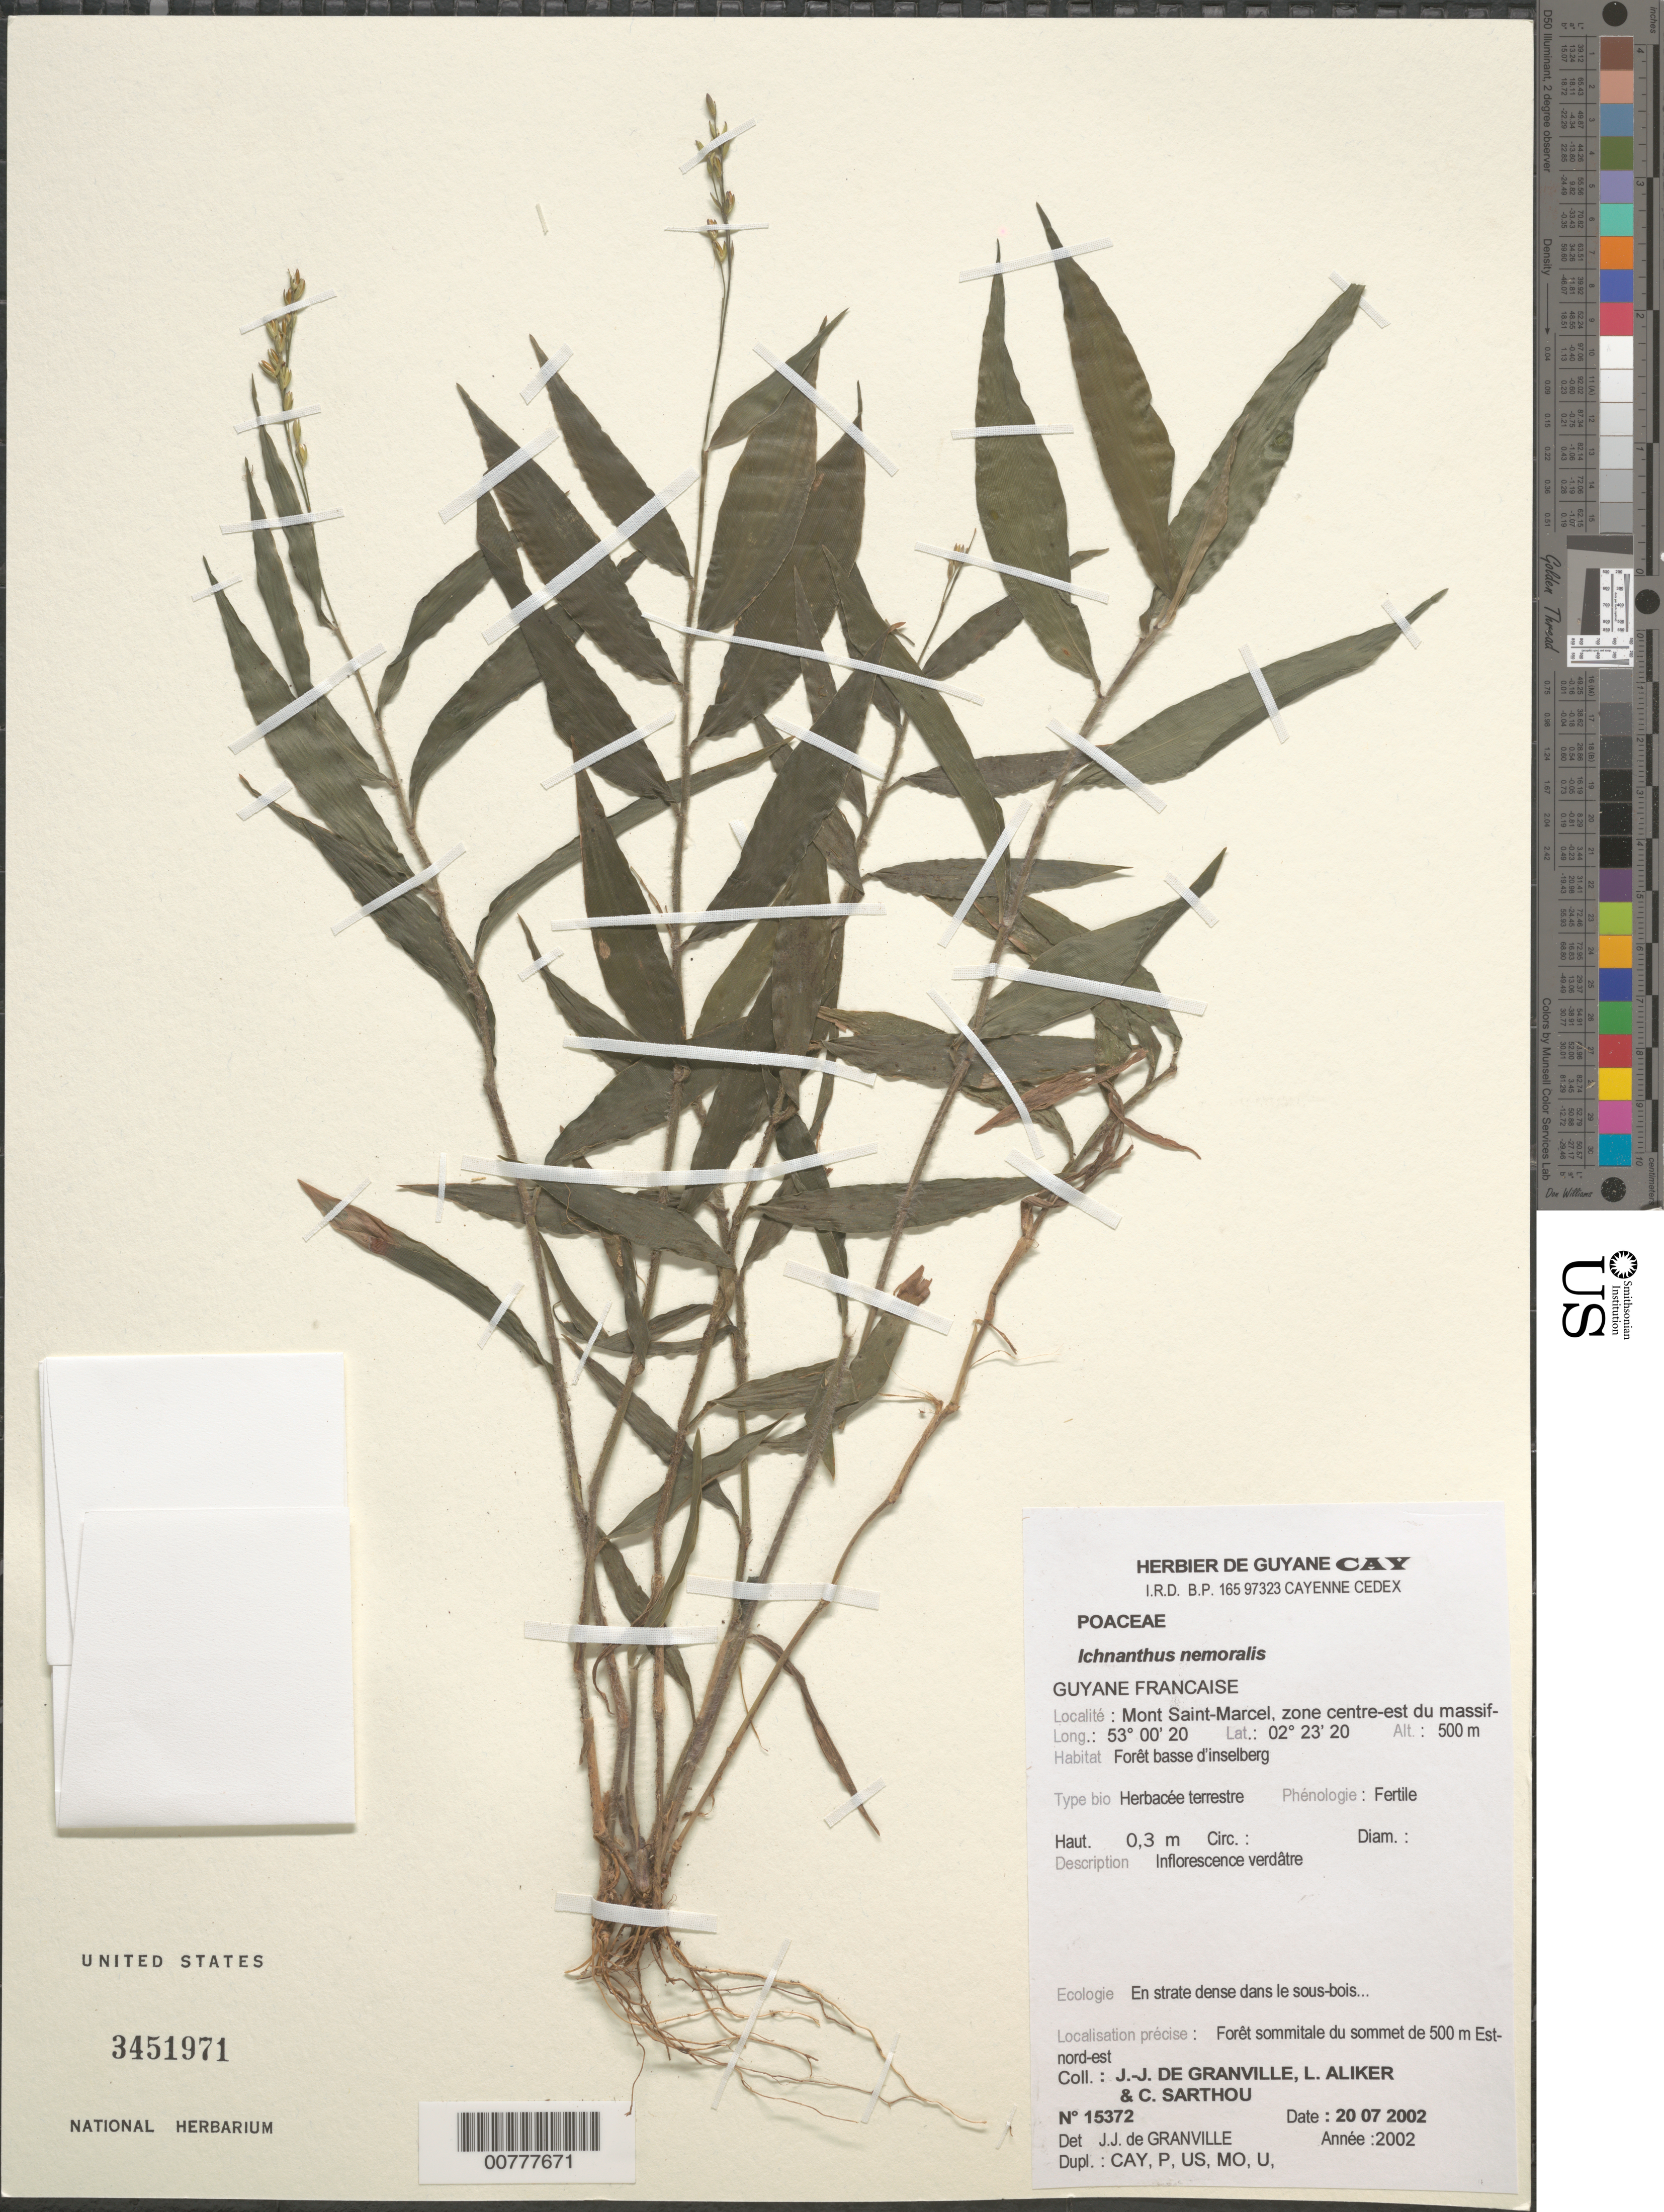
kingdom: Plantae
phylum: Tracheophyta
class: Liliopsida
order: Poales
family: Poaceae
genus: Ichnanthus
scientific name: Ichnanthus nemoralis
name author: (Schrad.) Hitchc. & Chase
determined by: Granville, J. J. de, (CAY), Institut de Recherche pour le Developpement (IRD) (FRENCH GUIANA)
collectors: J.-J. de Granville, L. Aliker & C. Sarthou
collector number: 15372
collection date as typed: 20-Jul-02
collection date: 2002-07-20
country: French Guiana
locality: Mont Saint-Marcel, zone Centre-Est du massif, Bassin de l'Yaloupi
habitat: Forêt basse d'inselberg, en strate dense dans le sous-bois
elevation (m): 500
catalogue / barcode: US 3451971